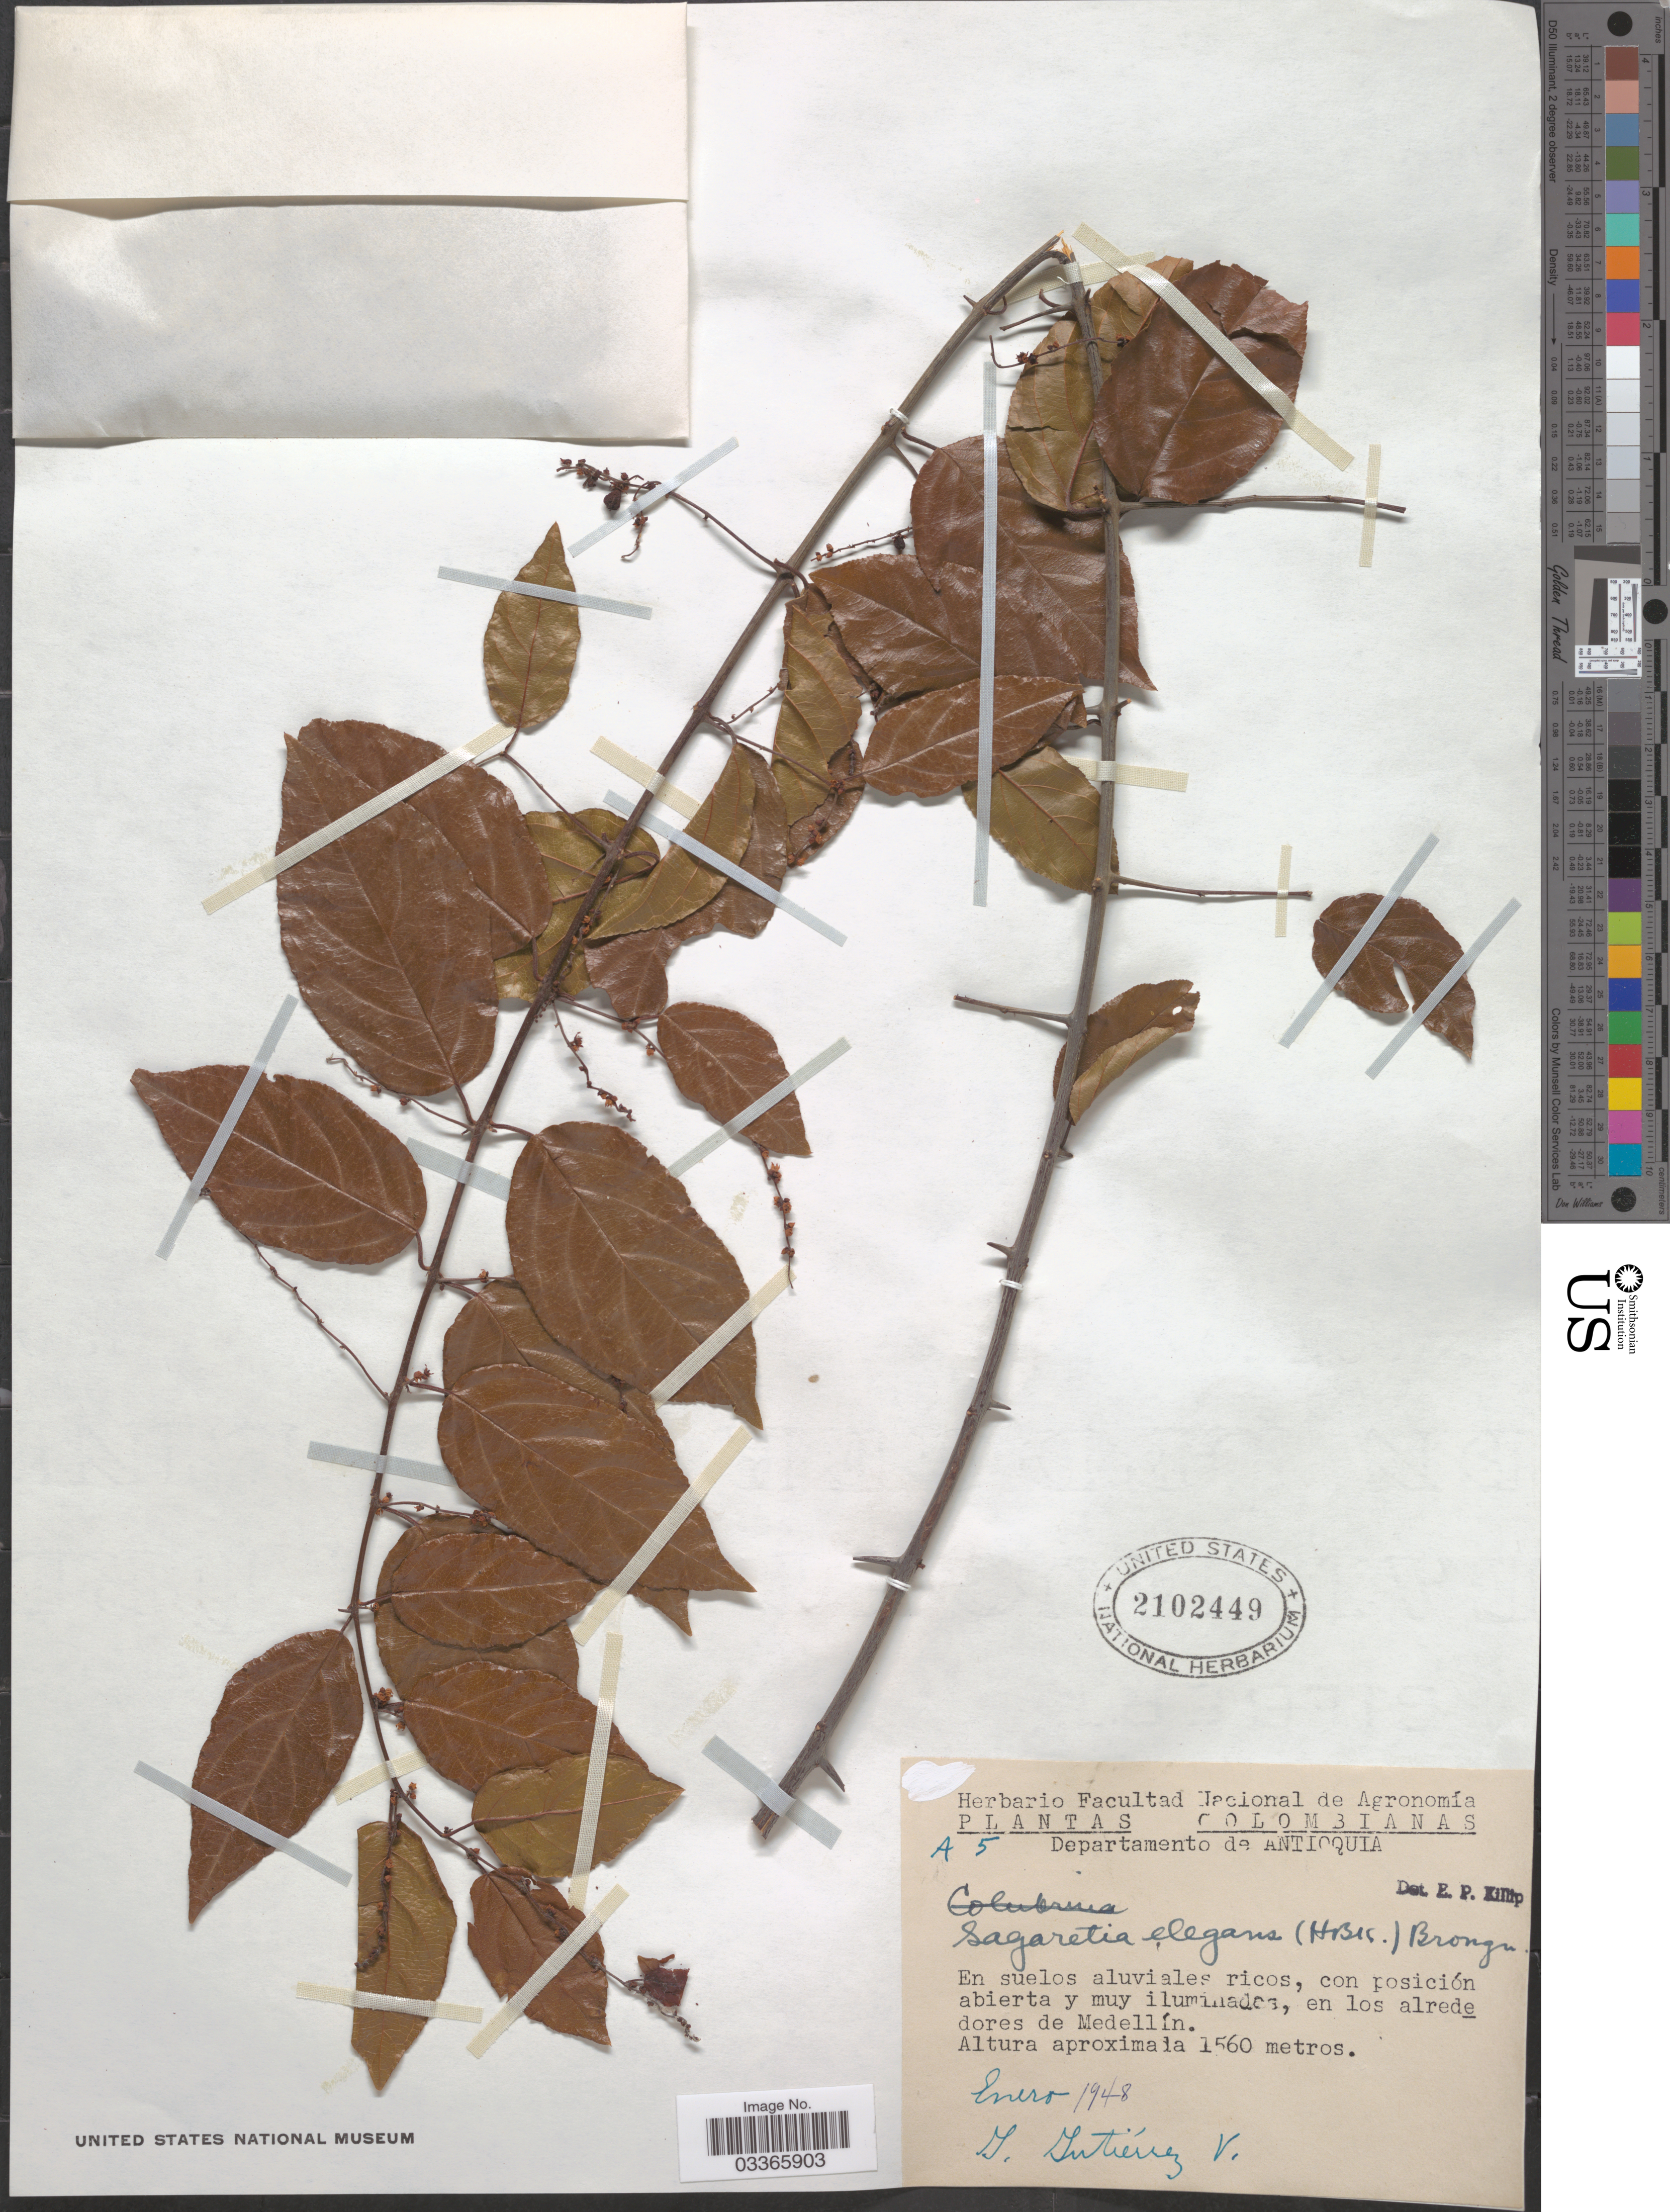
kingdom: Plantae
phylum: Tracheophyta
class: Magnoliopsida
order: Rosales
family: Rhamnaceae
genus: Sageretia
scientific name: Sageretia elegans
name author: (Kunth) Brongn.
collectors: G. Guttierez V.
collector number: A5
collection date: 1948-01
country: Colombia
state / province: Antioquia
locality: Departamento de Antioquia. En los alrededores de Medellín.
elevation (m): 1560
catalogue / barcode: US 2102449